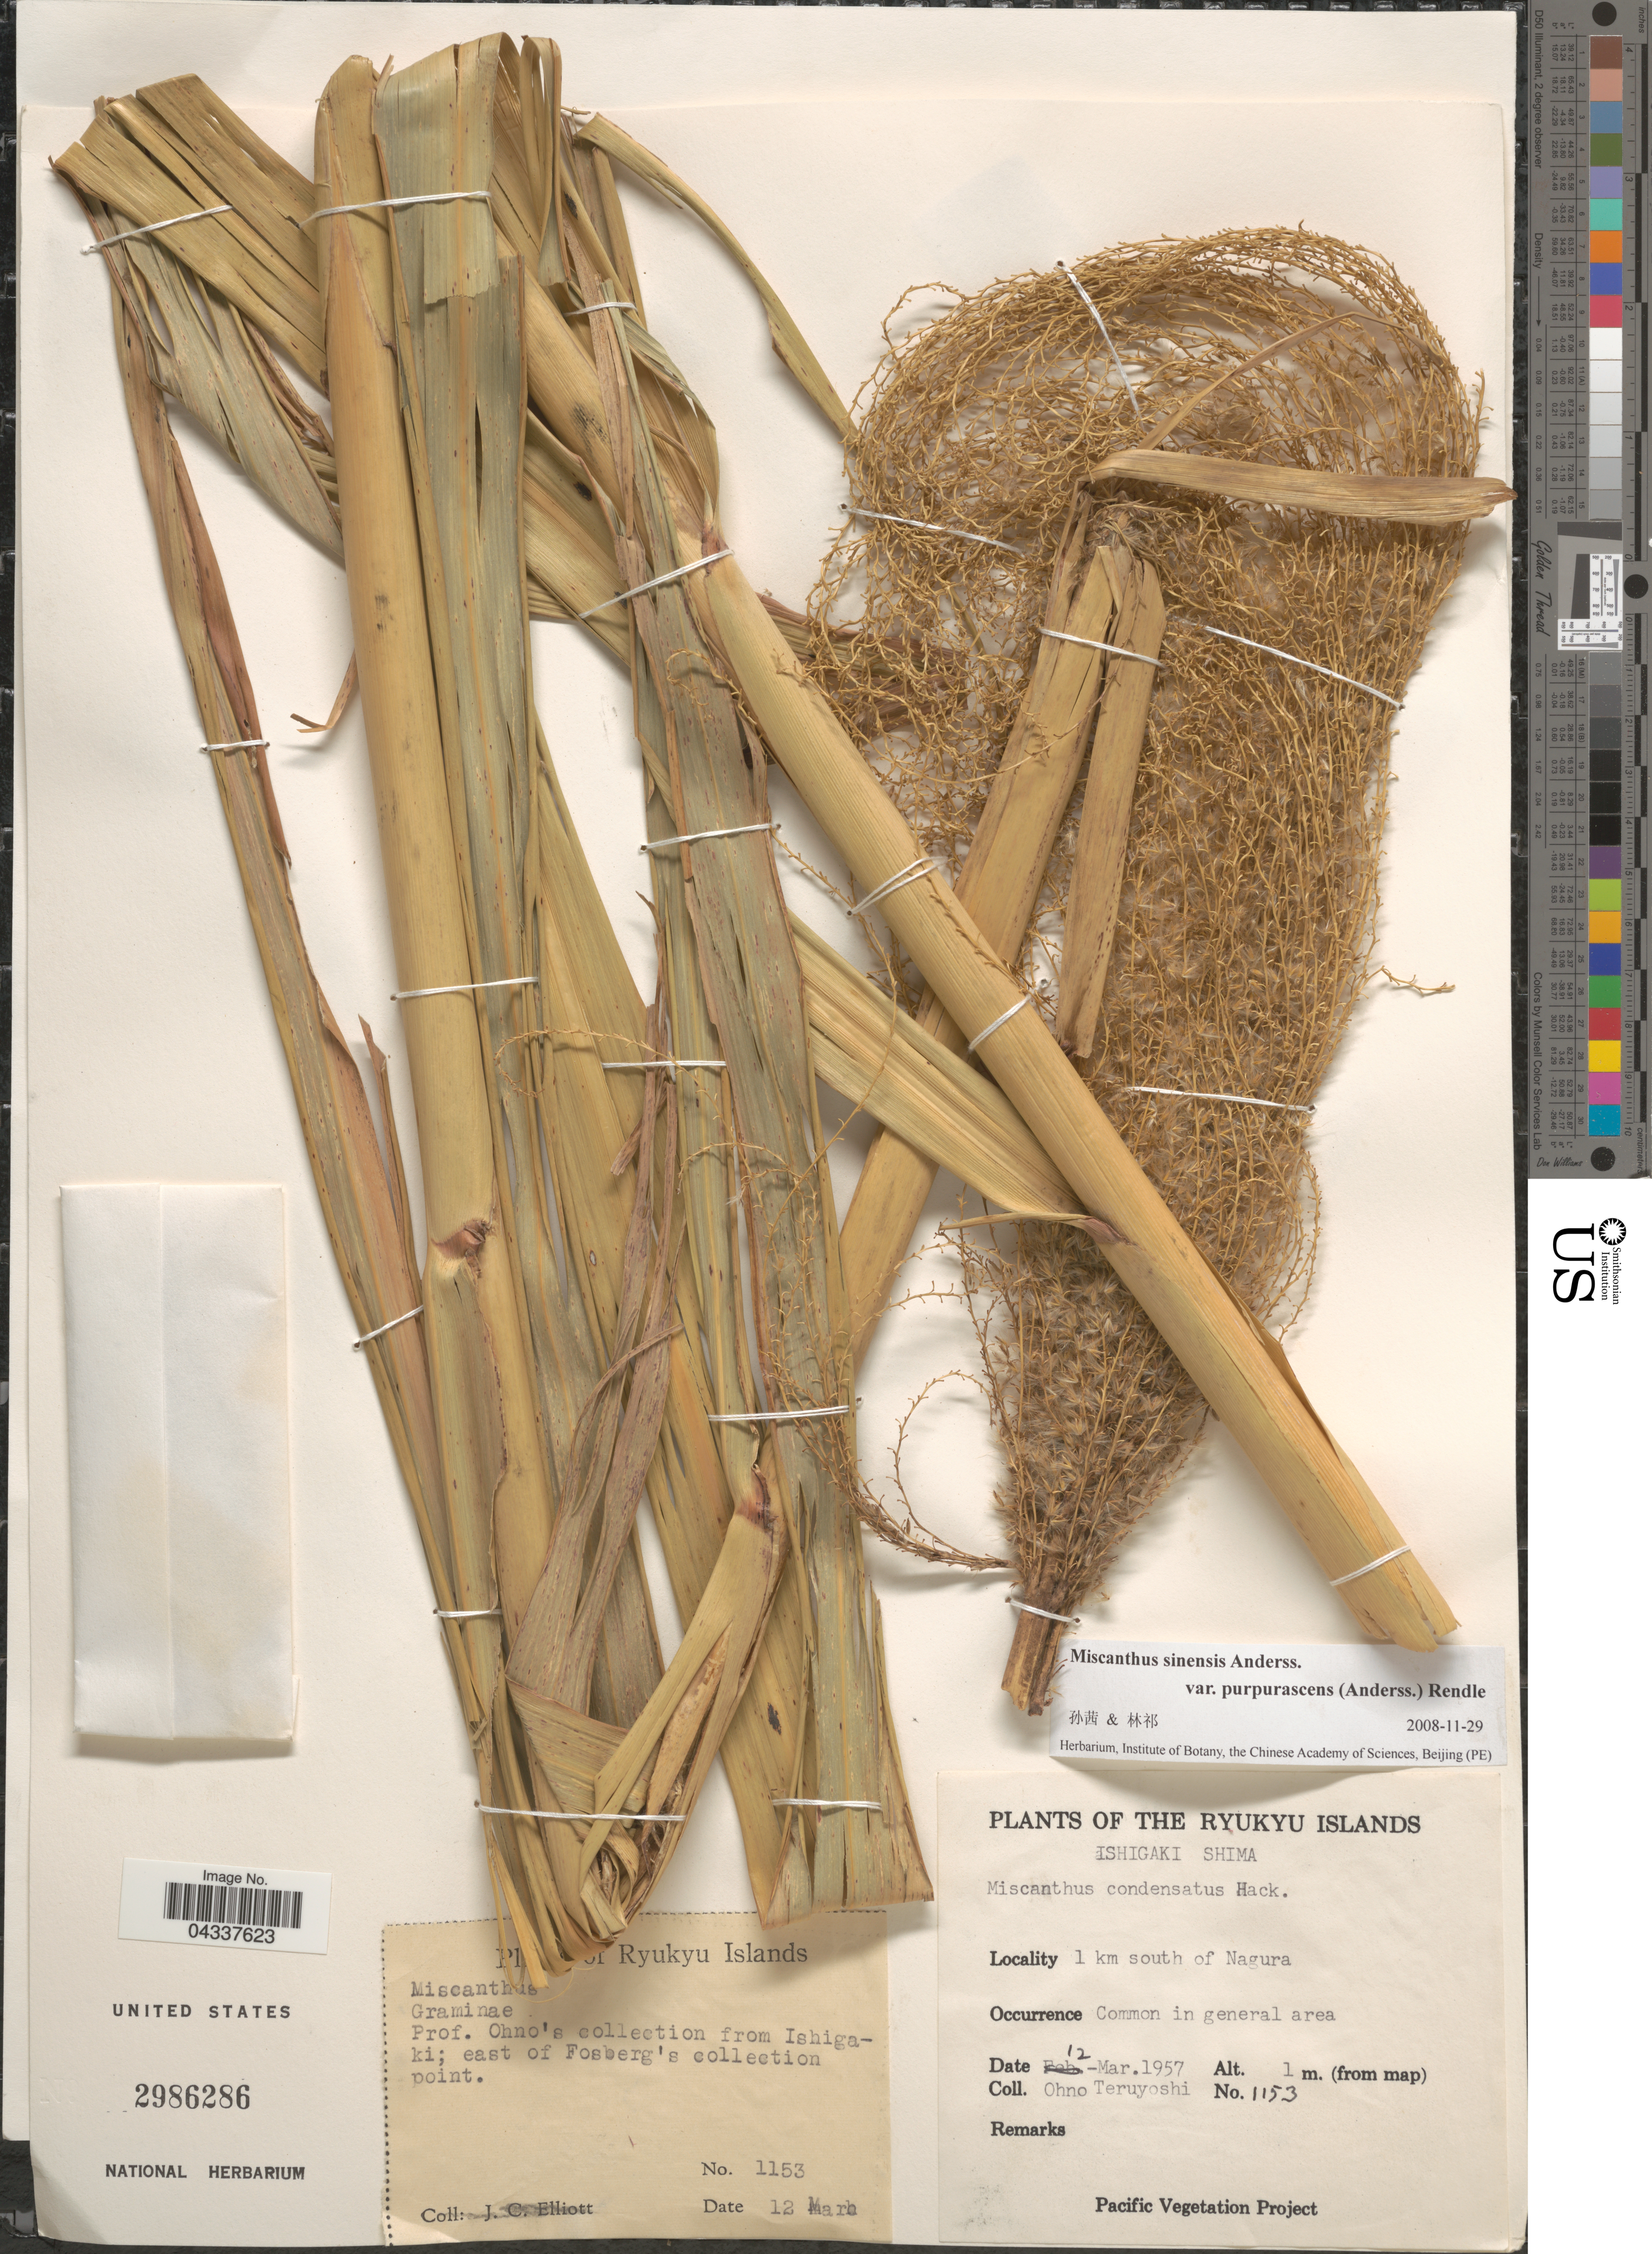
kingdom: Plantae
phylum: Tracheophyta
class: Liliopsida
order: Poales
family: Poaceae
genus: Miscanthus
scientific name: Miscanthus sinensis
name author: Andersson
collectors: T. Ohno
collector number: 1153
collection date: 1957-03-12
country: Japan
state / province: Okinawa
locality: Ryukyu Islands. Ishigaki Shima. 1 km south of Nagura.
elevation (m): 1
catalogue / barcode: US 2986286